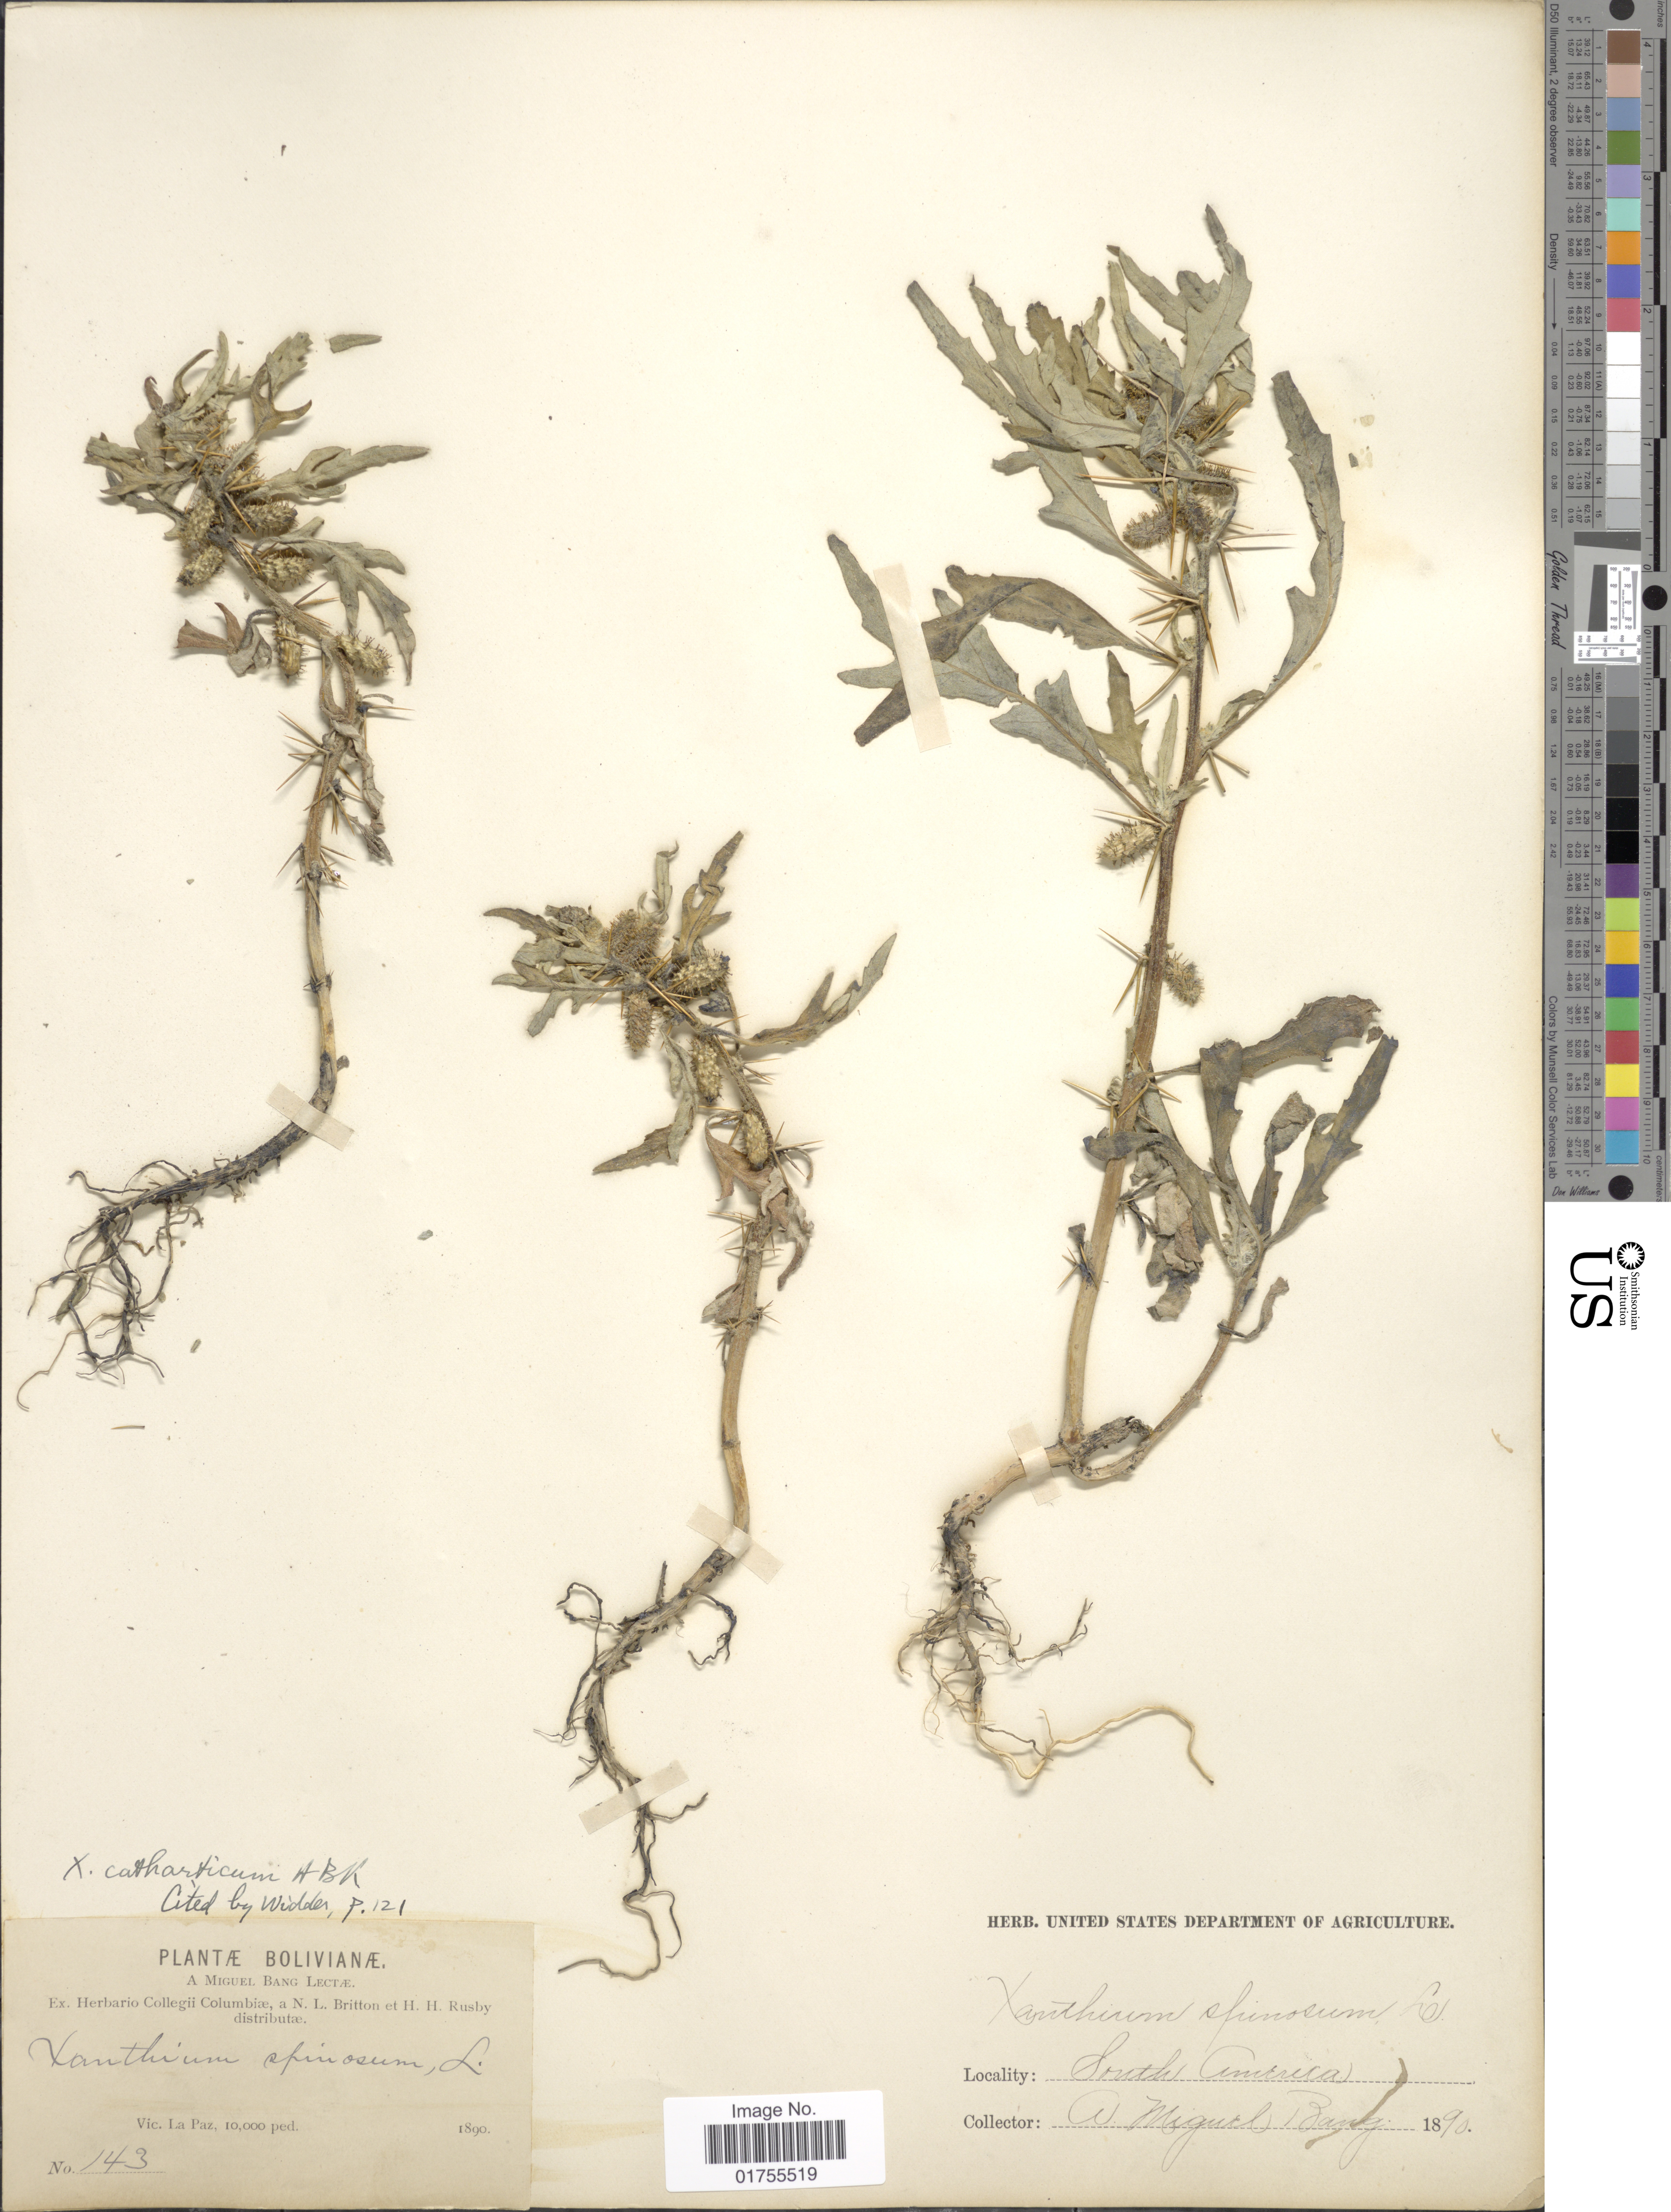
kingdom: Plantae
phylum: Tracheophyta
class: Magnoliopsida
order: Asterales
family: Asteraceae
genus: Xanthium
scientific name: Xanthium catharticum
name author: Kunth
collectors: M. Bang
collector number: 143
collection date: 1890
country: Bolivia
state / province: La Paz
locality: Vic. La Paz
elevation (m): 3048